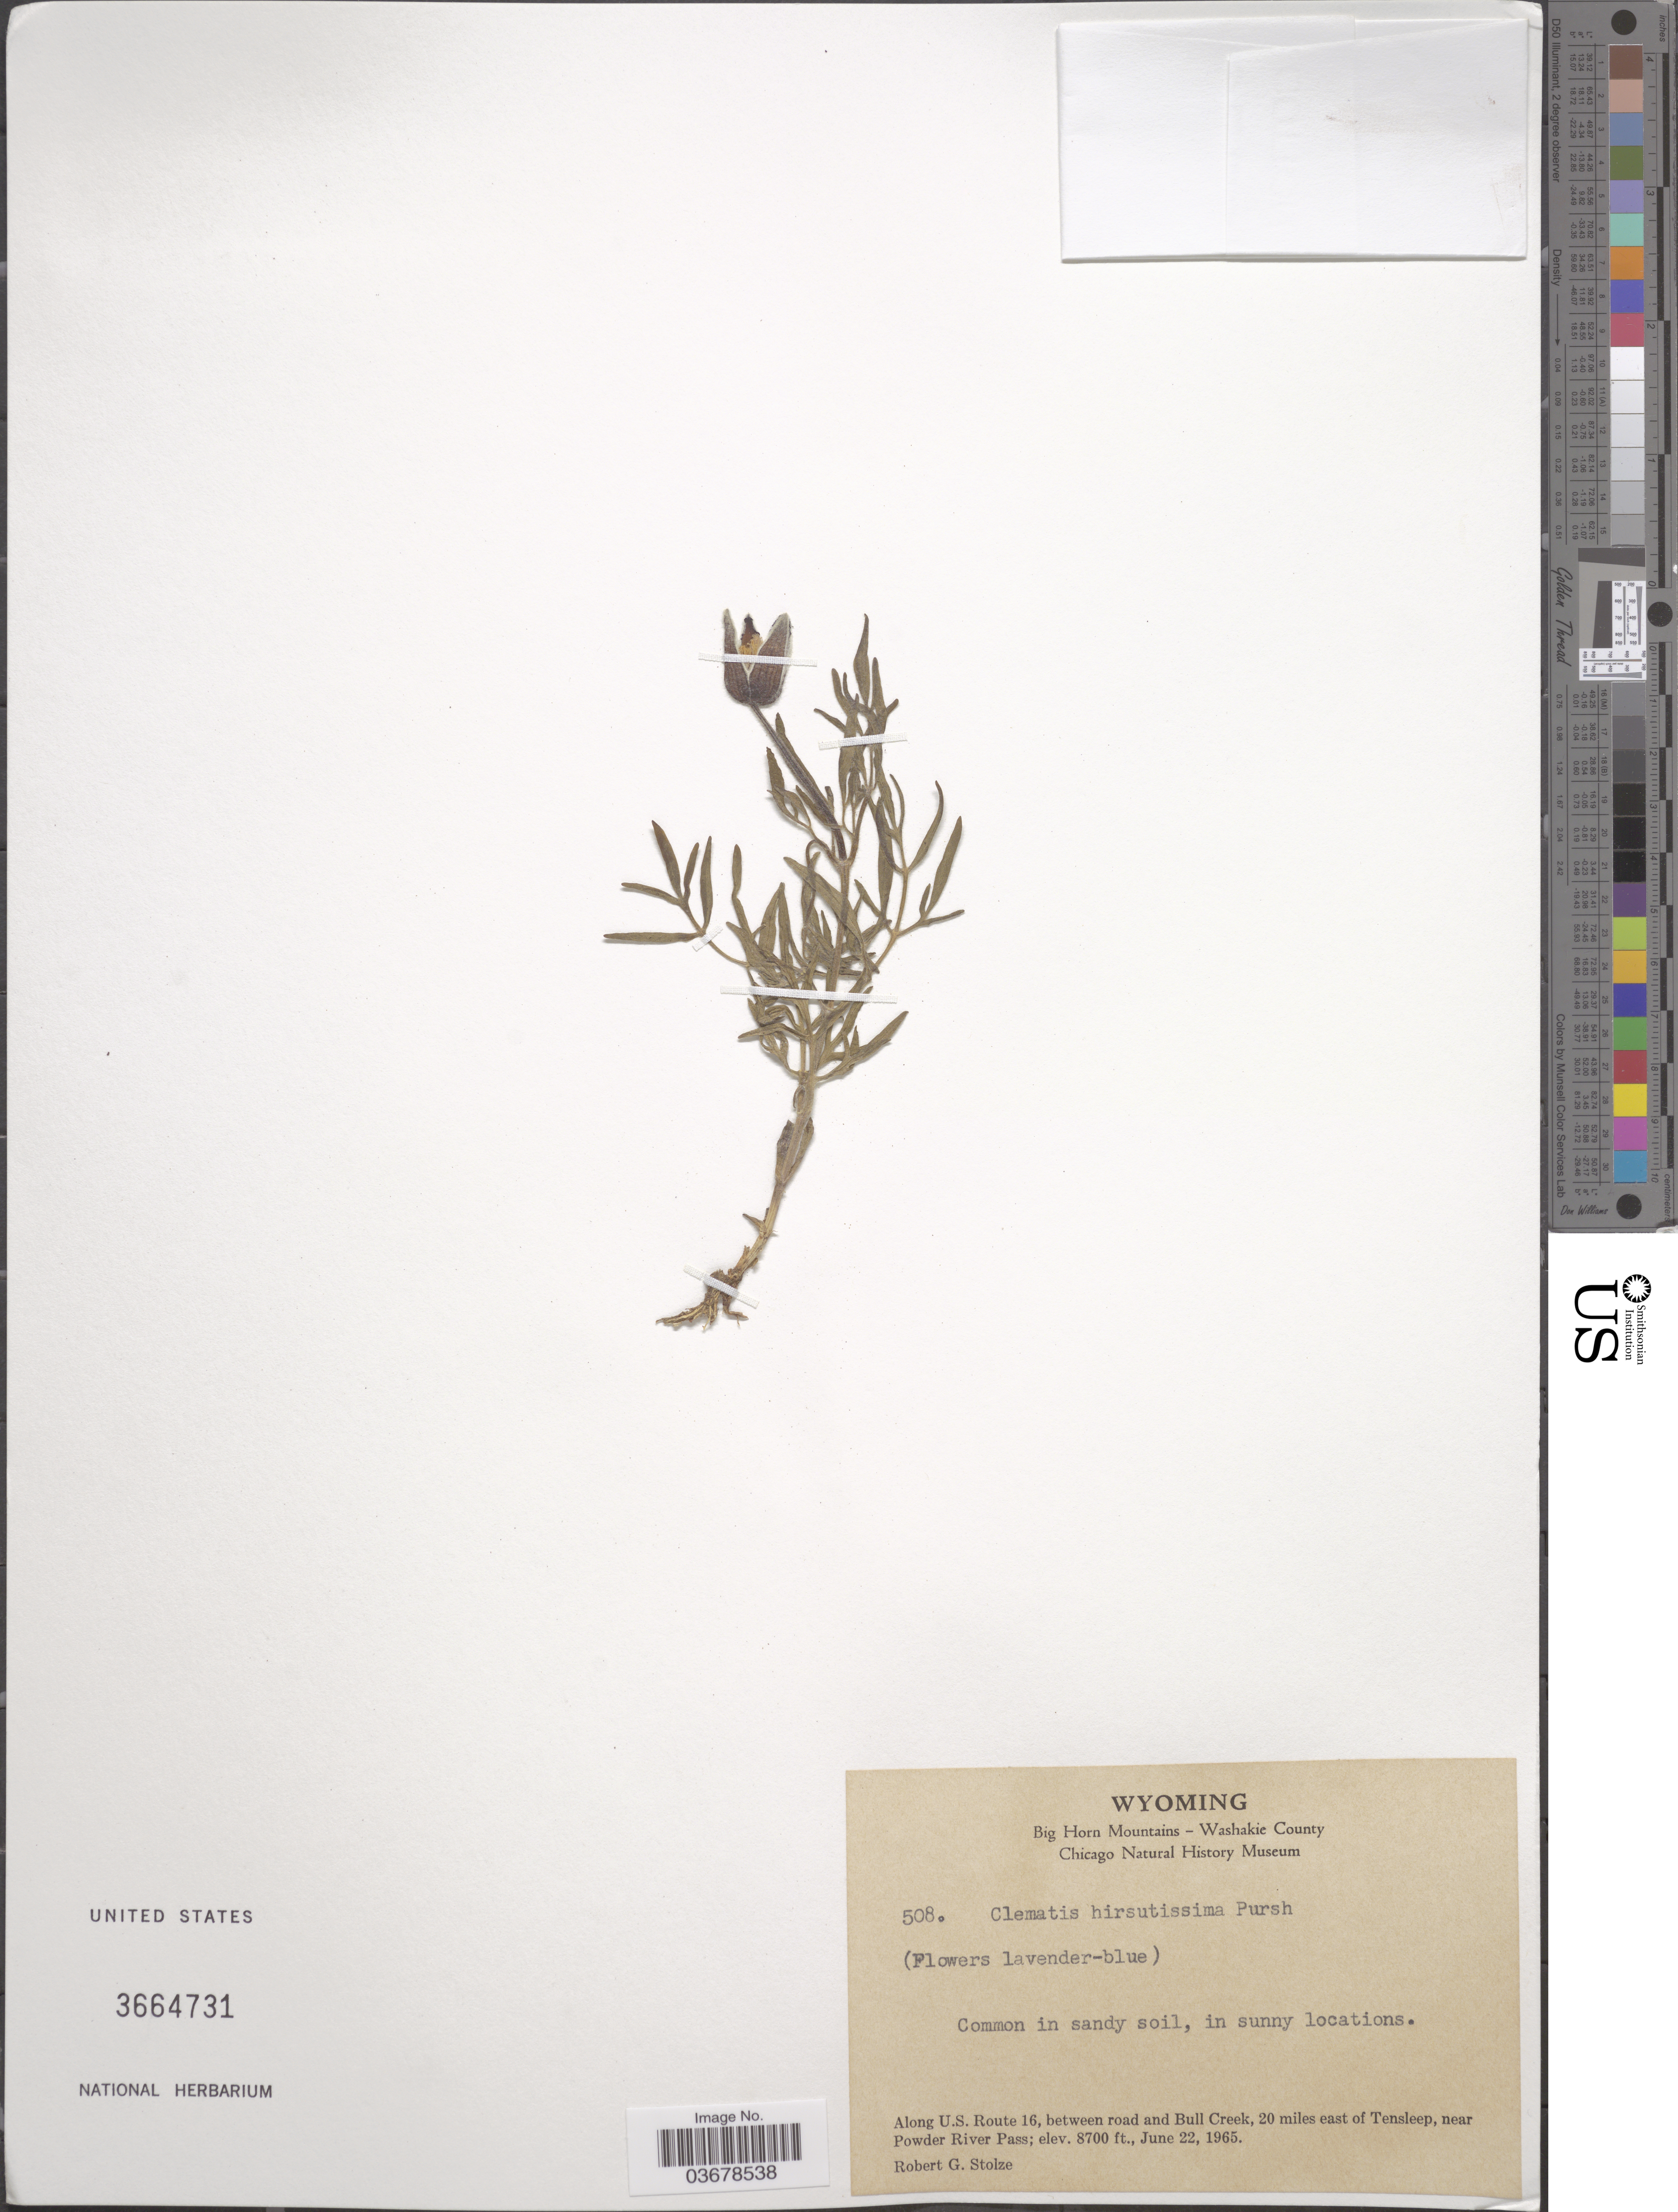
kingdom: Plantae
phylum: Tracheophyta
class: Magnoliopsida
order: Ranunculales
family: Ranunculaceae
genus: Clematis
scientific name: Clematis viorna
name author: L.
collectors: R. G. Stolze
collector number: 508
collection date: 1965-06-22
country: United States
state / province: Wyoming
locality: Big Horn Mountains - Washakie County. Common in sandy soil, in sunny locations. Along U.S. Route 16, between road and Bull Creek, 20 miles east of Tensleep, near Powder River Pass.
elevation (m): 2652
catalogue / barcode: US 3664731